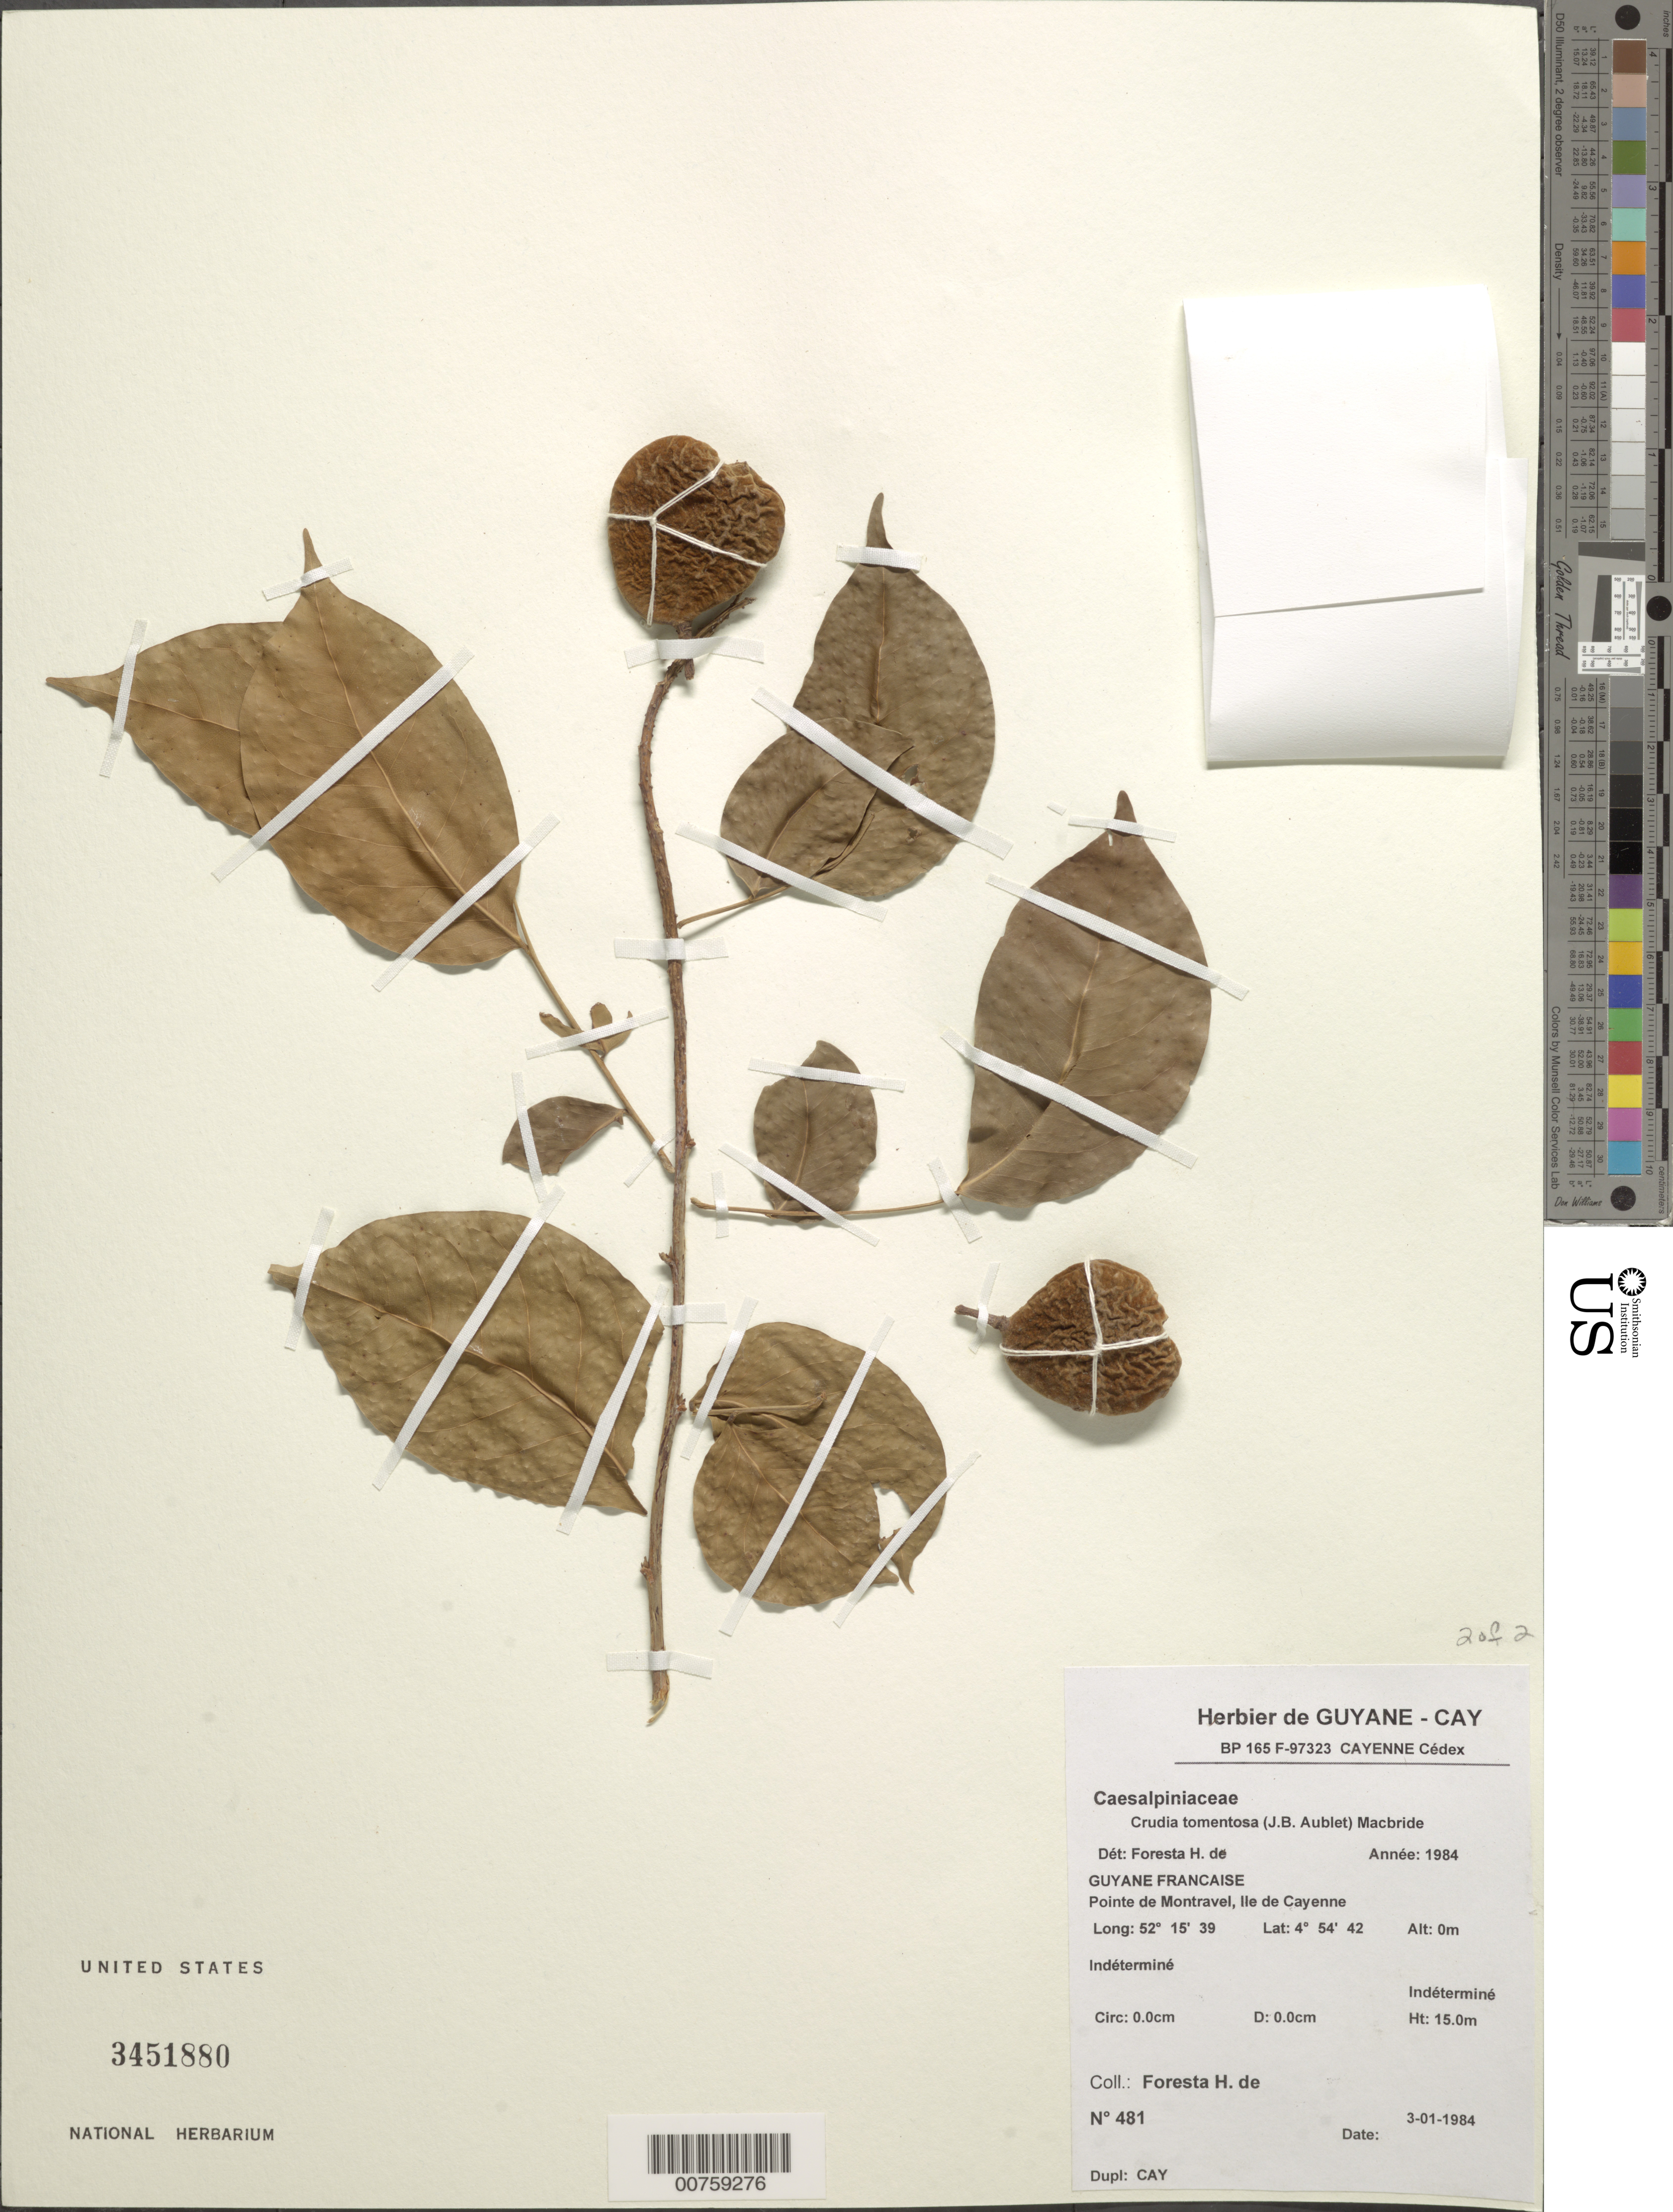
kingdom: Plantae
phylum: Tracheophyta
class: Magnoliopsida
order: Fabales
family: Fabaceae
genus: Crudia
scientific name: Crudia tomentosa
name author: (Aubl.) J.F. Macbr.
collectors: H. de Foresta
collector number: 481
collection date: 1984-01-03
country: French Guiana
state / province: Cayenne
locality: Guyane Francaise. Pointe de Montravel, lle de Cayenne.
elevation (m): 0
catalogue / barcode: US 3451880